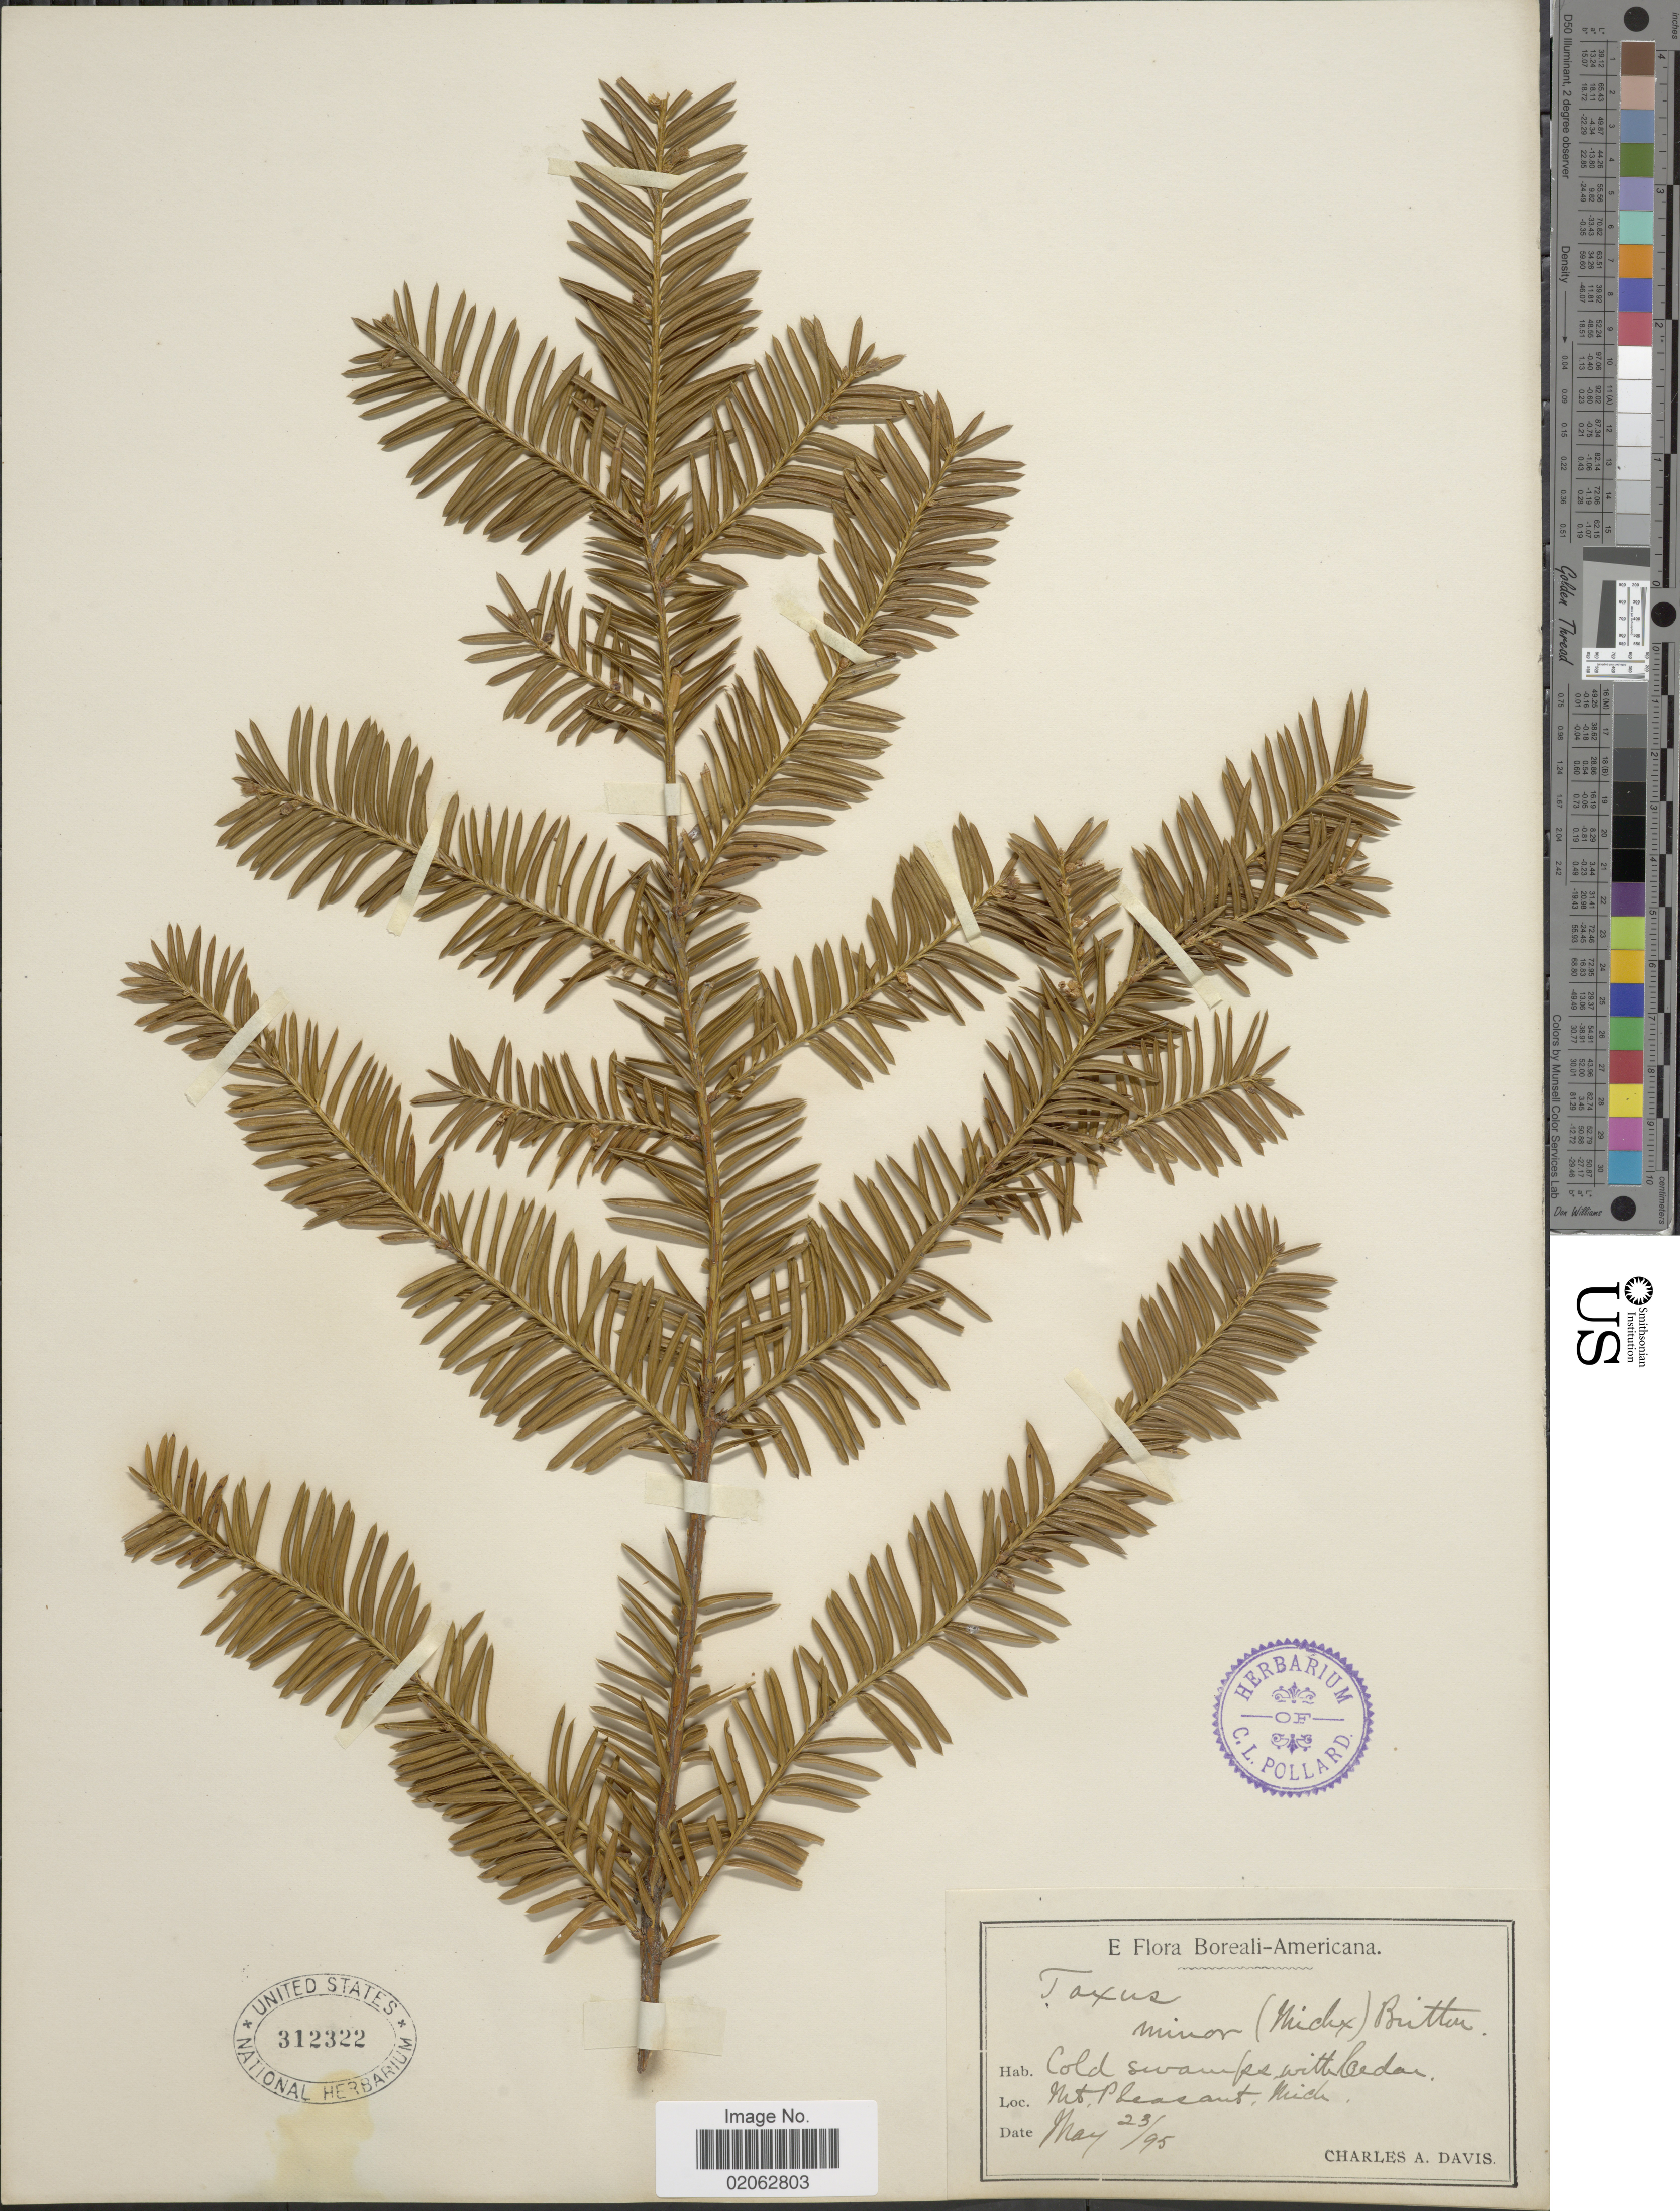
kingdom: Plantae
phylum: Tracheophyta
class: Pinopsida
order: Pinales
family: Taxaceae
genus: Taxus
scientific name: Taxus canadensis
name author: Marshall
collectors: C. Davis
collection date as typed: Transcribed d/m/y: 23/5/95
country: United States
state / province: Michigan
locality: Mt. Pleasant, Mich.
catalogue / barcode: US 312322